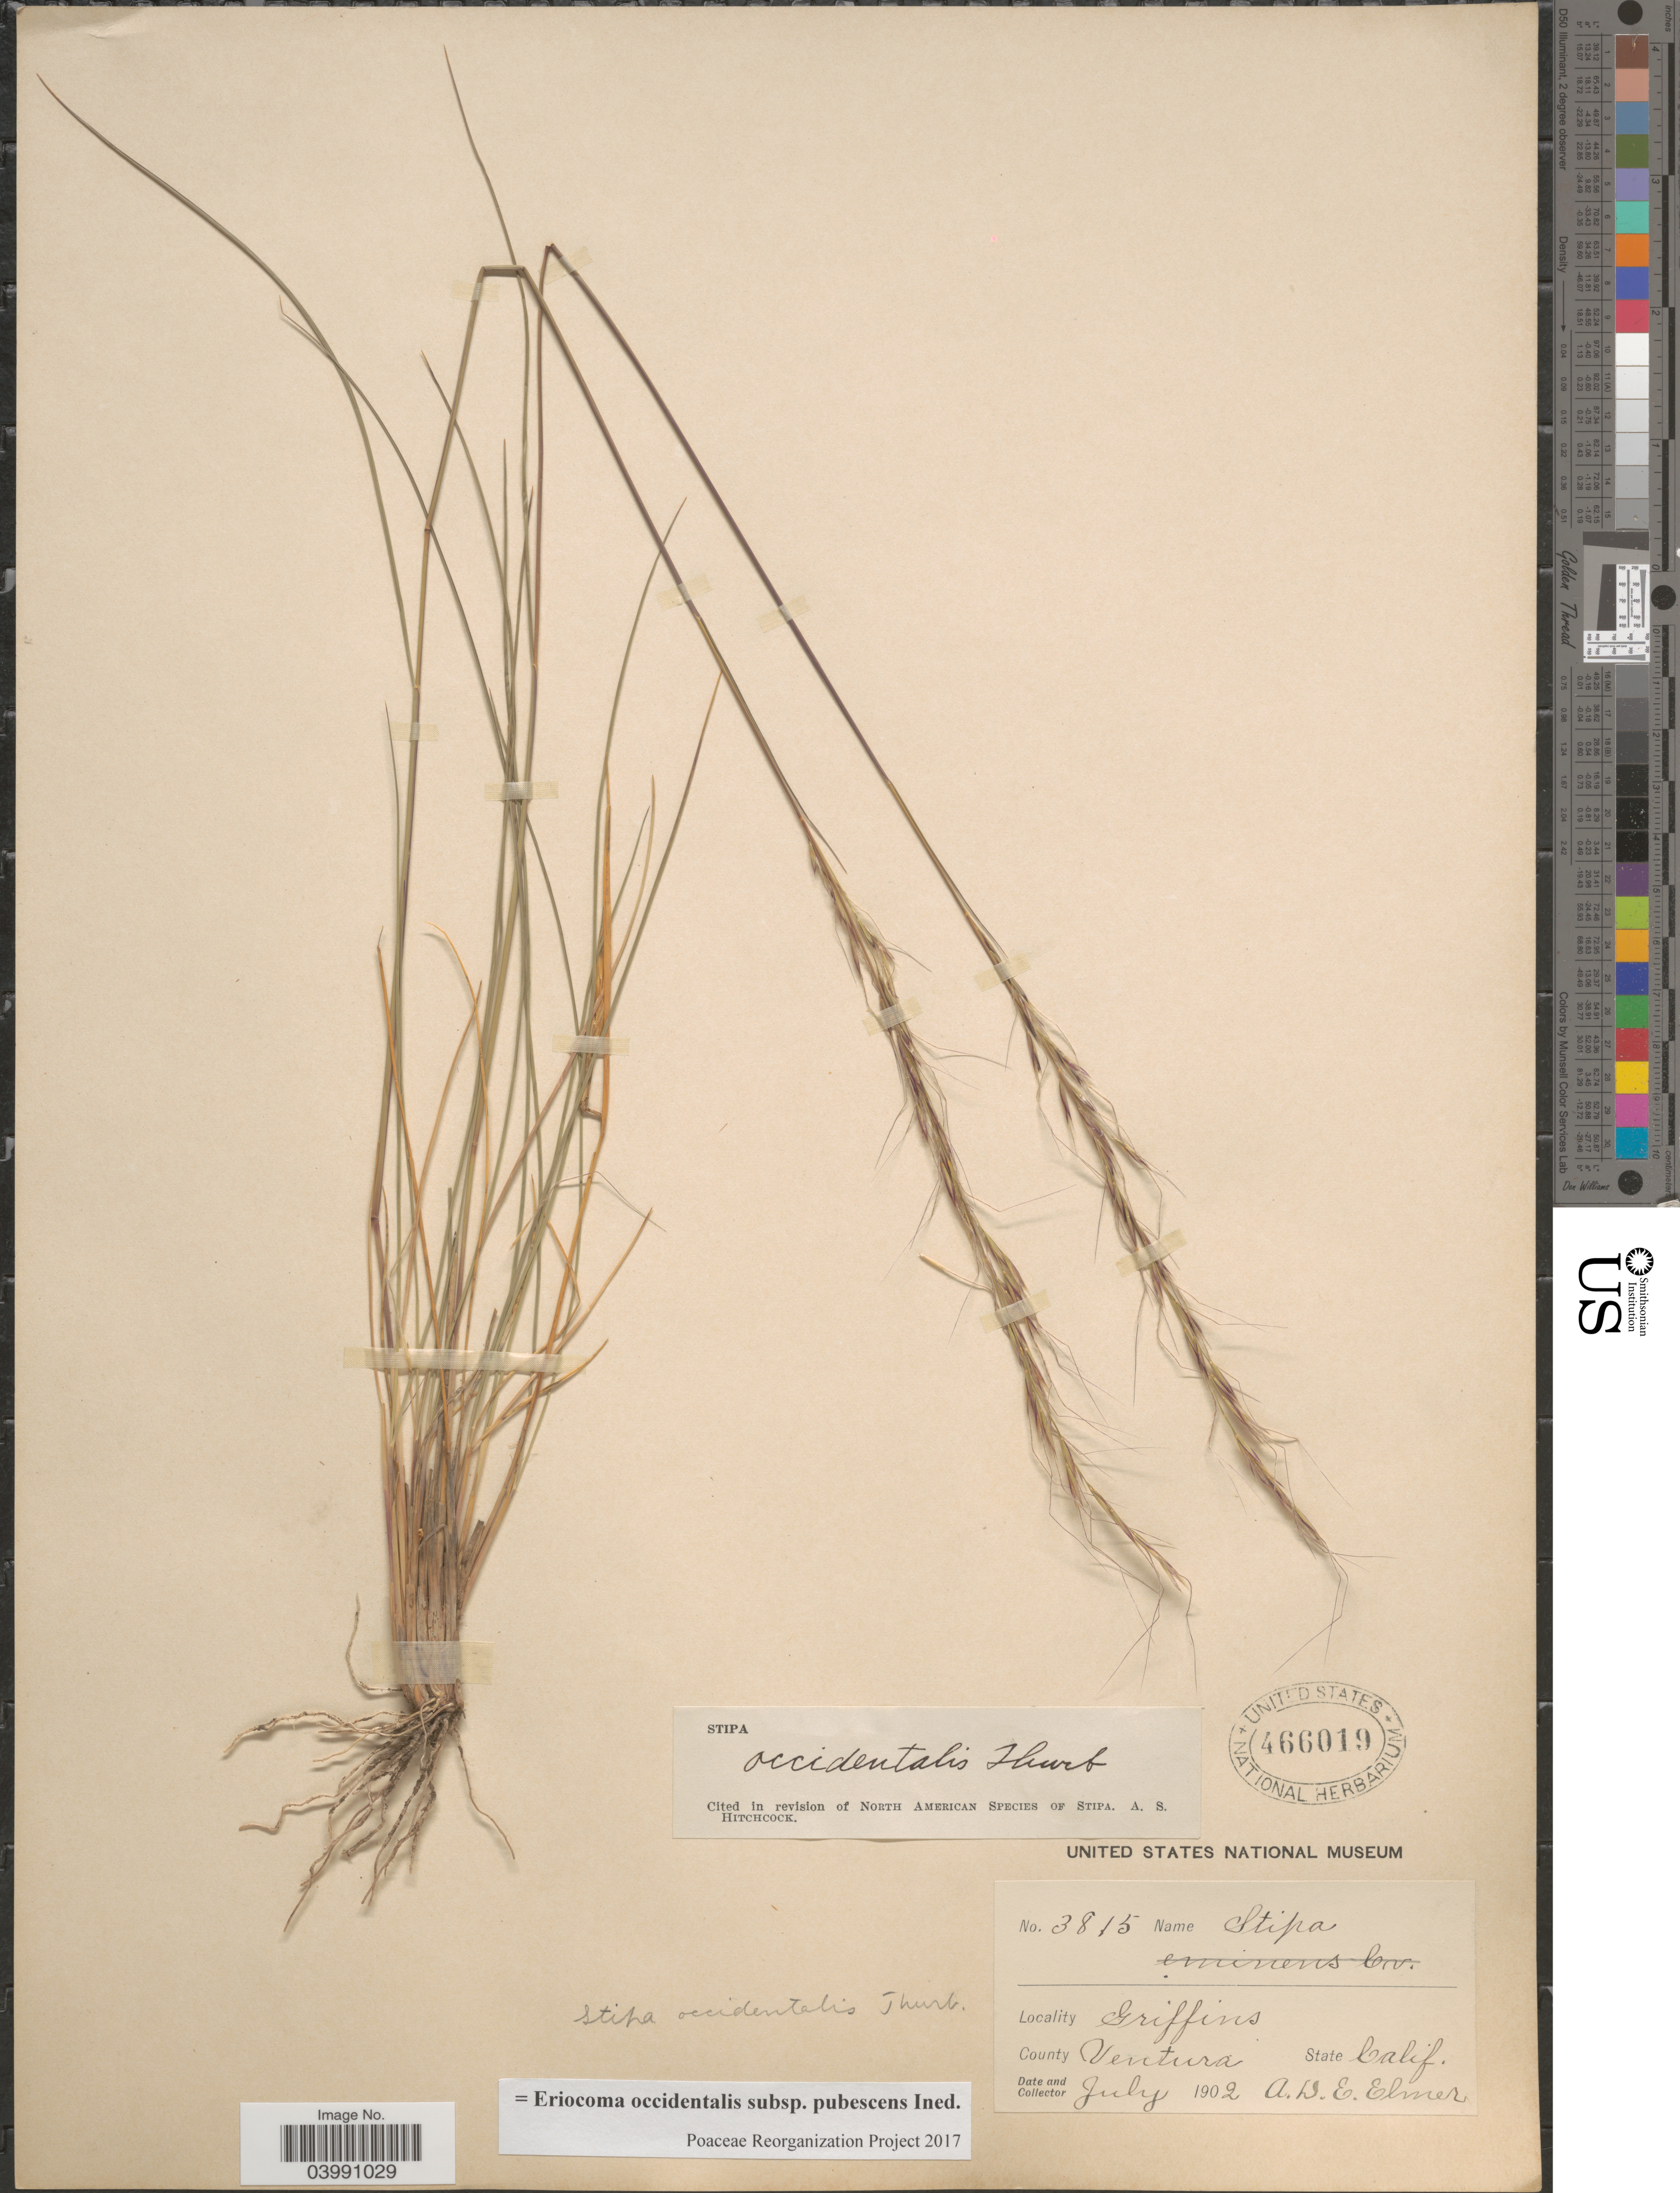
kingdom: Plantae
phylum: Tracheophyta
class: Liliopsida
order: Poales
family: Poaceae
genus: Eriocoma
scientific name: Eriocoma occidentalis subsp. pubescens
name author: (Vasey) Romasch.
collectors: A. D. E. Elmer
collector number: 3815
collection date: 1902-07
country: United States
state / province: California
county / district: Ventura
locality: Griffins. County Ventura.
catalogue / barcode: US 466019